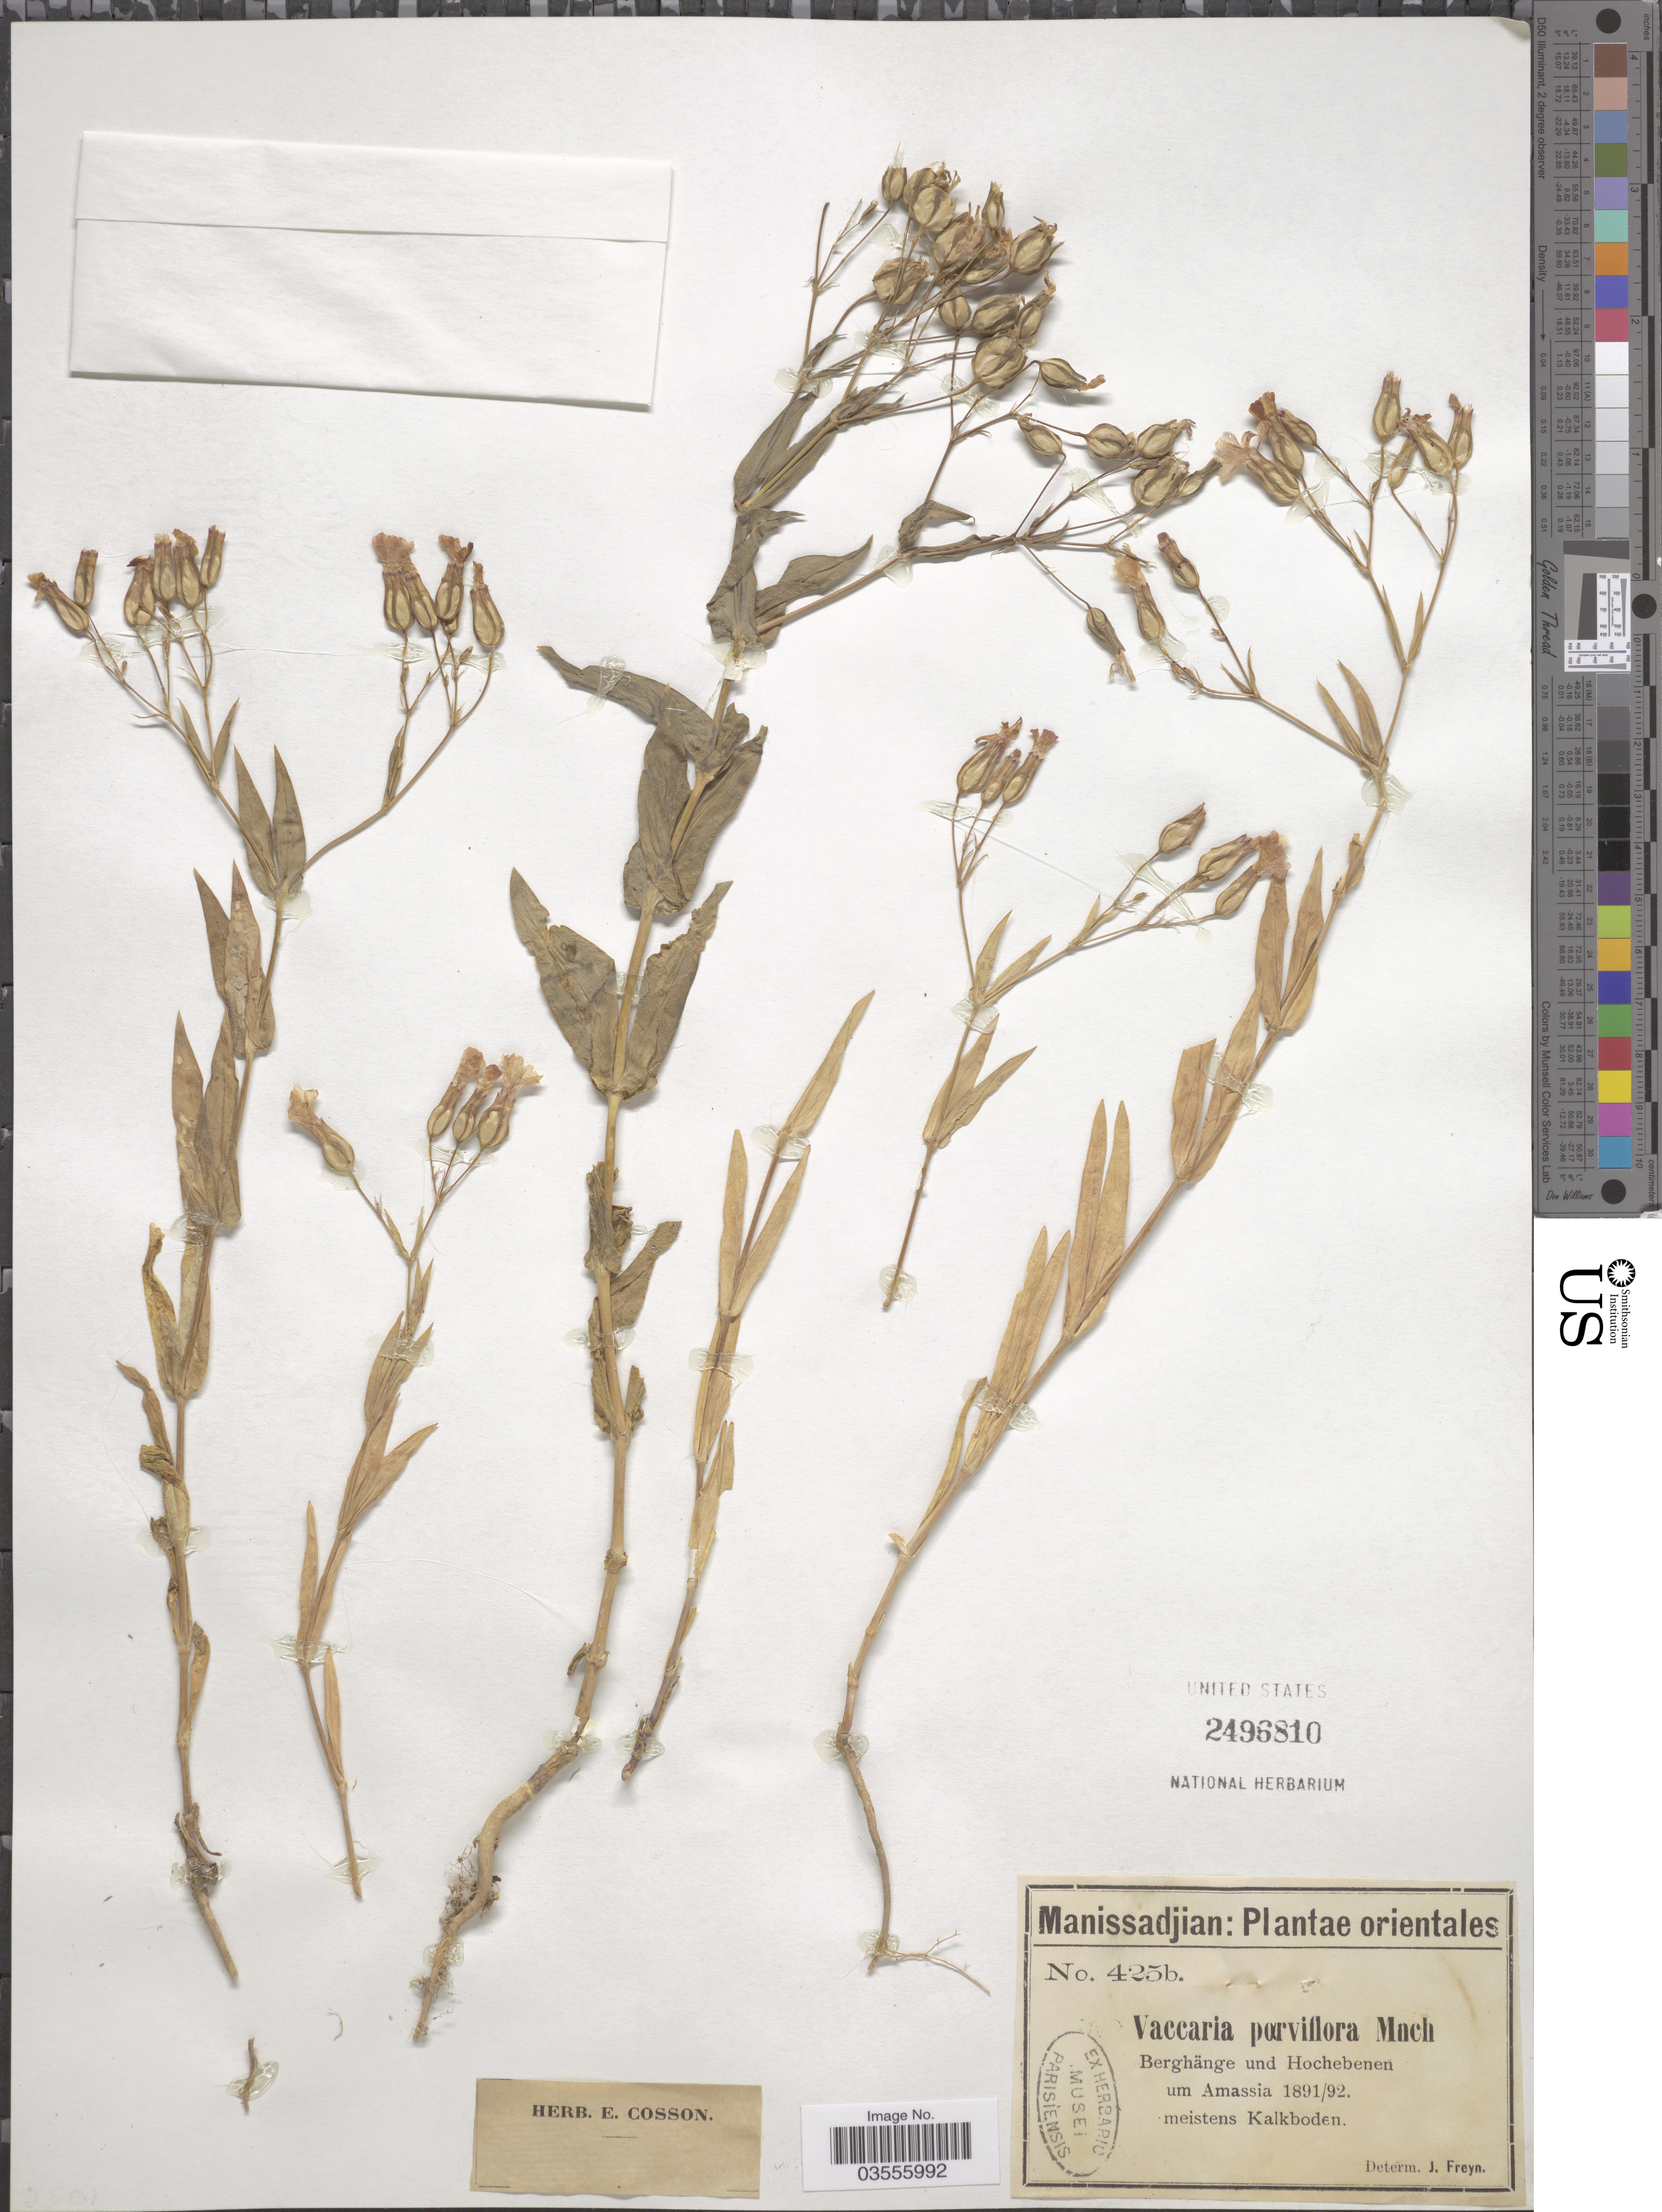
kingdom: Plantae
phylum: Tracheophyta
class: Magnoliopsida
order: Caryophyllales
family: Caryophyllaceae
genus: Vaccaria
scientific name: Vaccaria hispanica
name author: (Mill.) Rauschert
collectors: -. Manissadjian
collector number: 425b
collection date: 1891/1892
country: Turkey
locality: Orientales. Amassia meistens Kalkboden.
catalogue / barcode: US 2496810